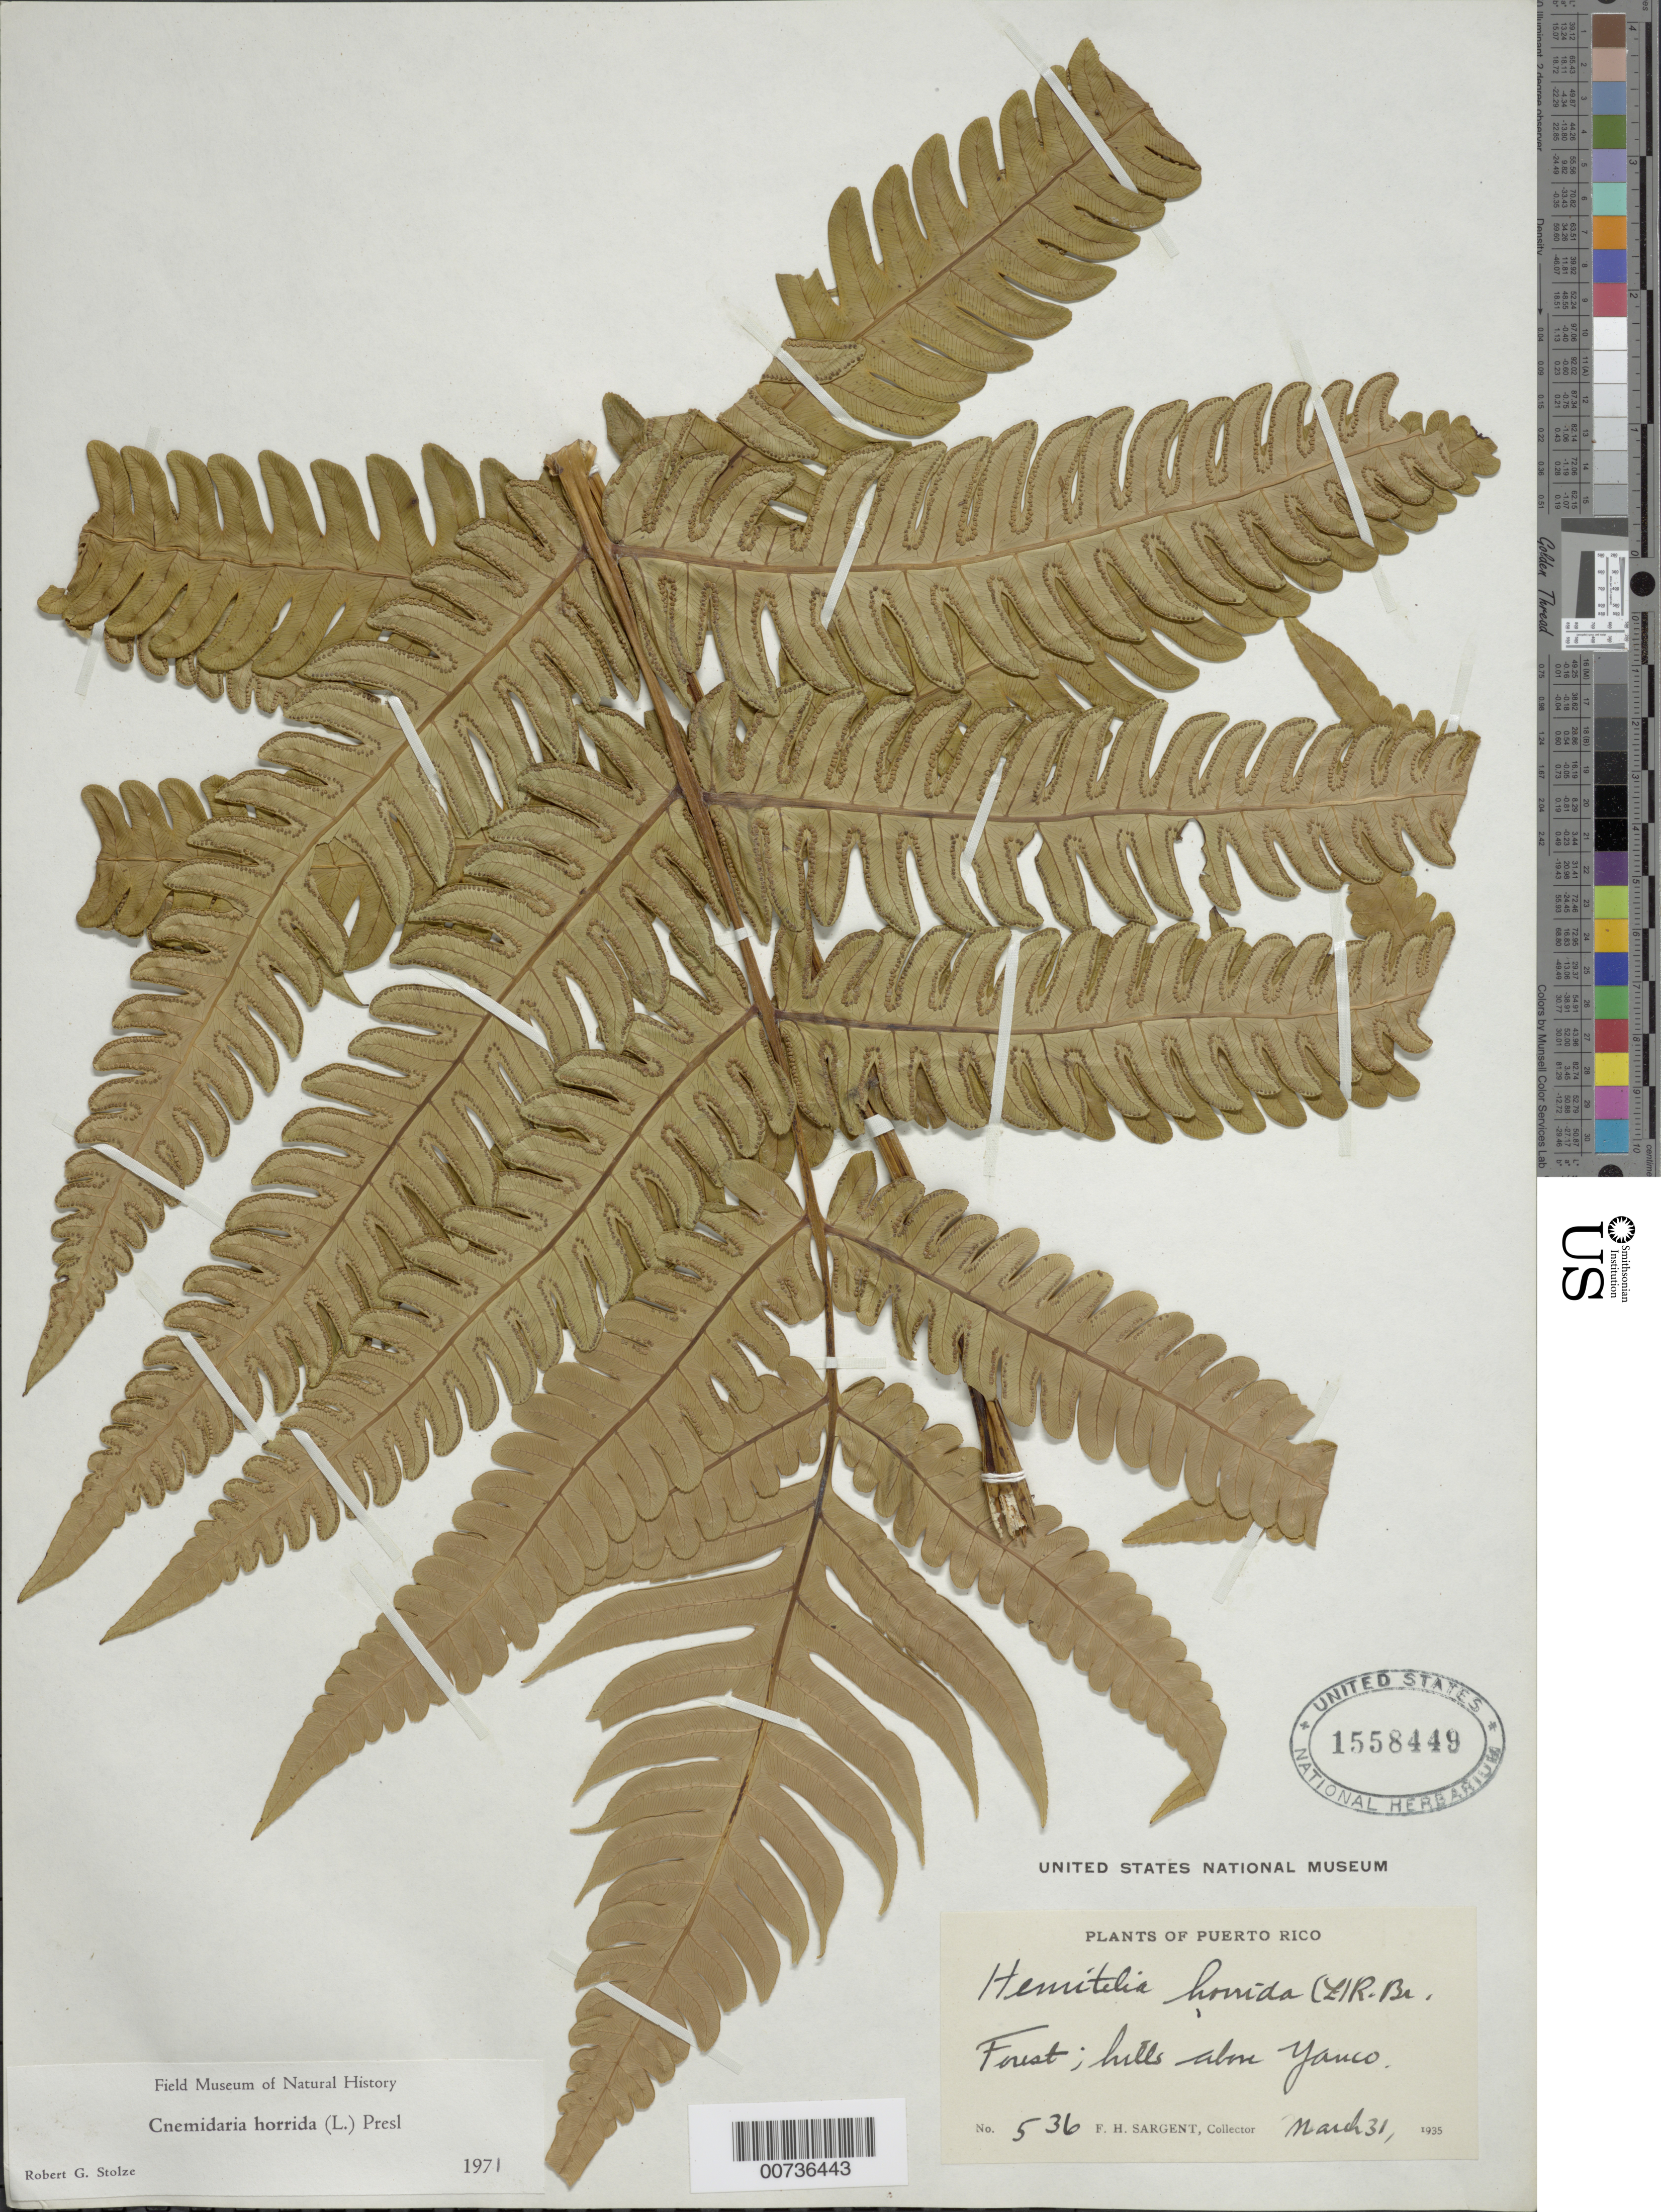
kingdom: Plantae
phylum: Tracheophyta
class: Polypodiopsida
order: Cyatheales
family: Cyatheaceae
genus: Cyathea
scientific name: Cyathea horrida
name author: (L.) Sm.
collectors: F. H. Sargent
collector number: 536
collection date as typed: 31 Mar 1935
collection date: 1935-03-31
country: Puerto Rico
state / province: Yauco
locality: Hills above Yauco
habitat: Forest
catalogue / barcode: US 1558449